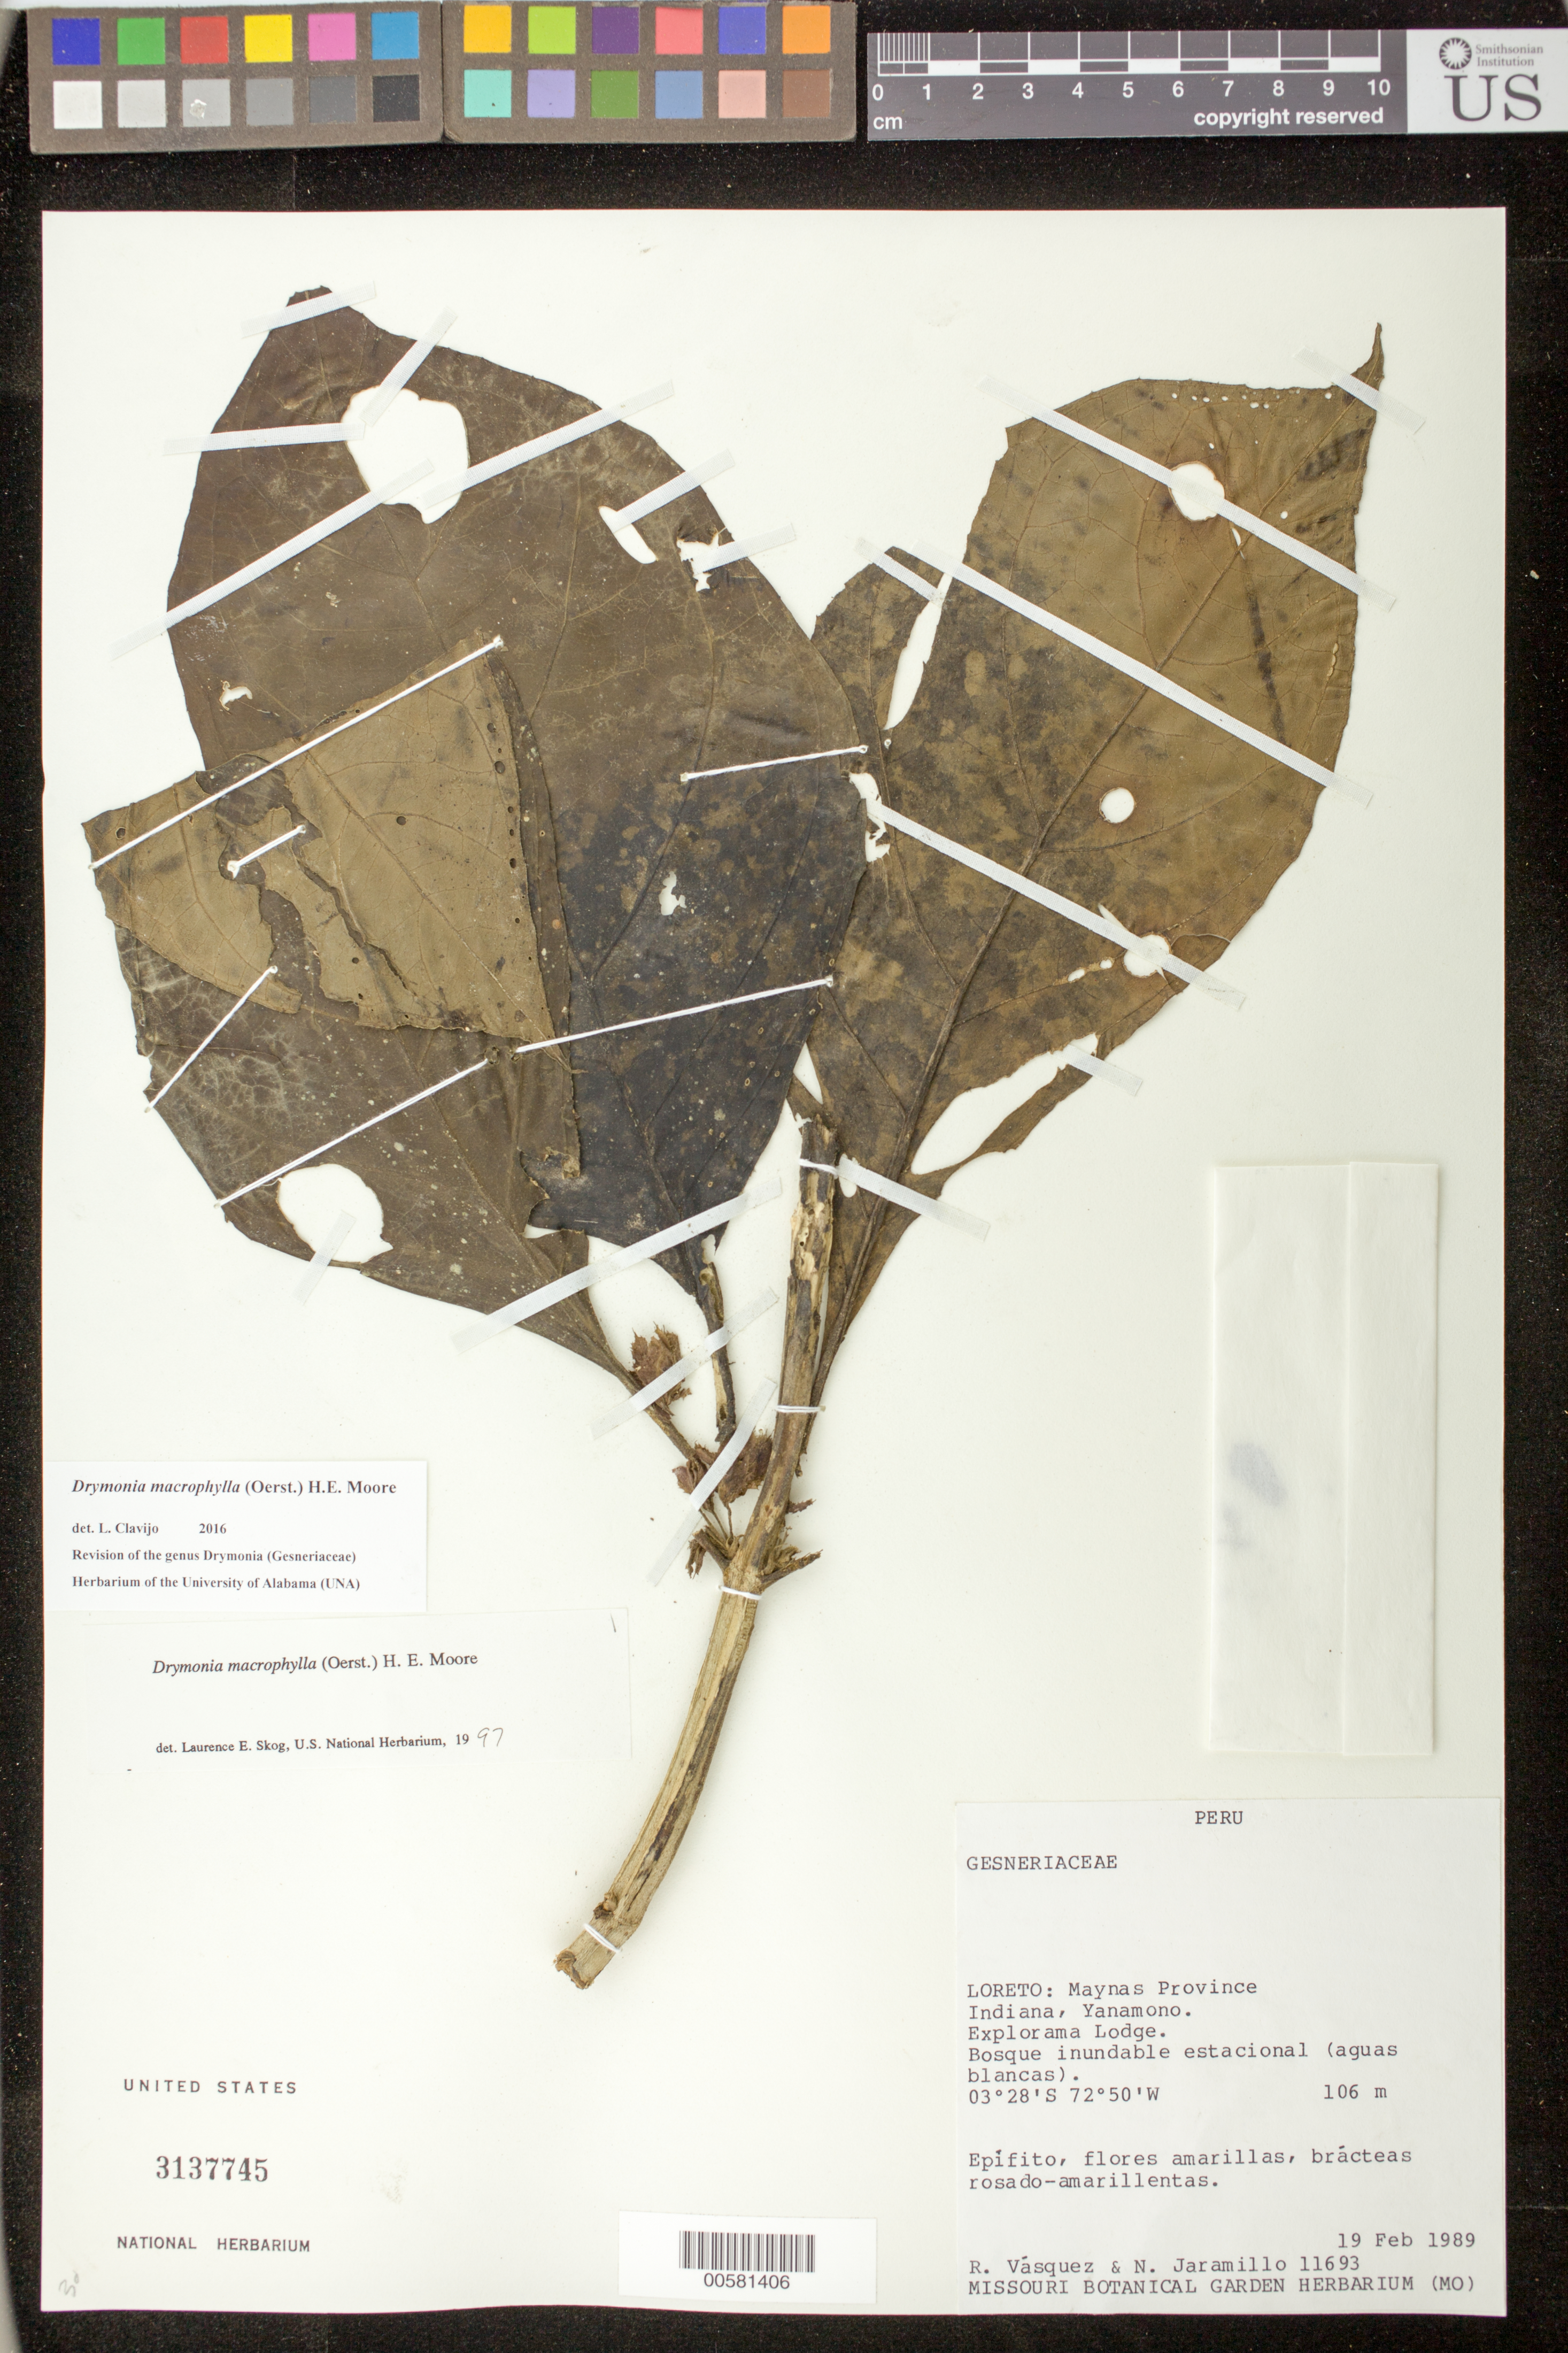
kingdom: Plantae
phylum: Tracheophyta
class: Magnoliopsida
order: Lamiales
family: Gesneriaceae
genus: Drymonia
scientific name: Drymonia macrophylla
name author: (Oerst.) H.E. Moore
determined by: Skog, Laurence E.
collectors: R. Vásquez & N. Jaramillo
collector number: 11693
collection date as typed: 19 Feb 1989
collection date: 1989-02-19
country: Peru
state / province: Loreto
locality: Prov. Maynas; Indiana, Yanamono; Explorama Lodge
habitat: Bosque inundable estacional (aguas blancas)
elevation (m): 106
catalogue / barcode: US 3137745